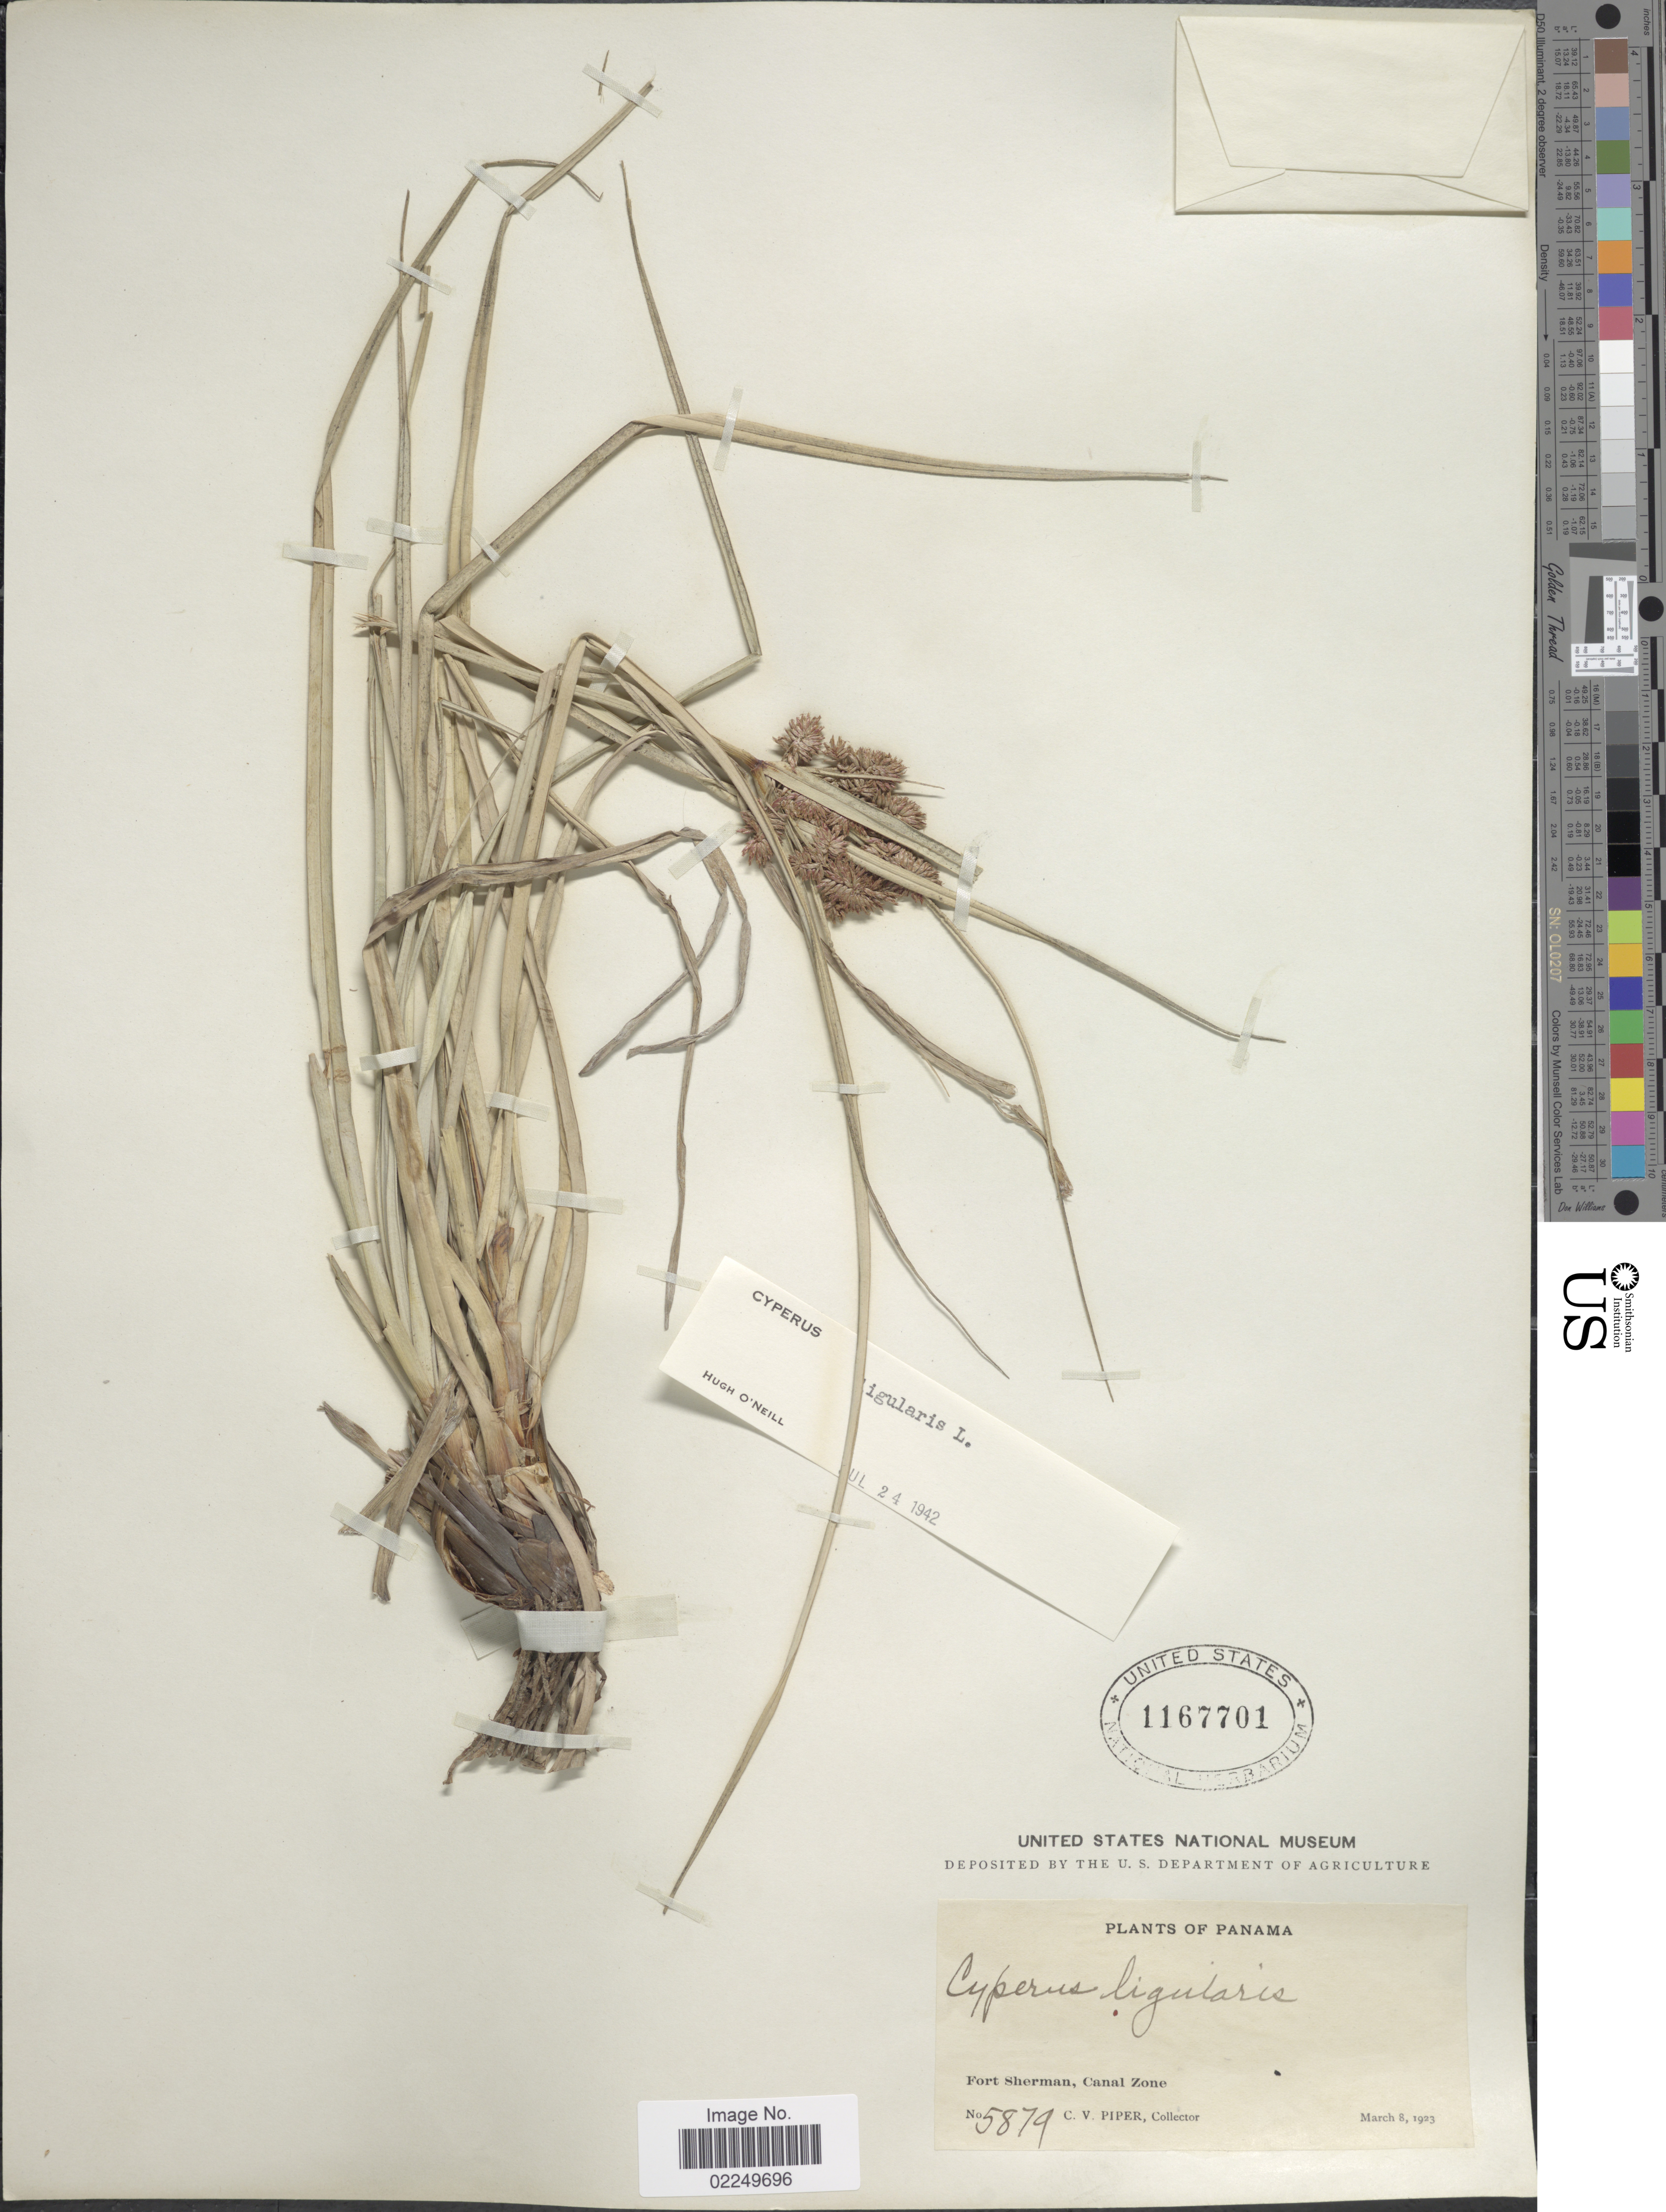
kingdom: Plantae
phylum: Tracheophyta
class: Liliopsida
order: Poales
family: Cyperaceae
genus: Cyperus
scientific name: Cyperus ligularis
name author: L.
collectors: C. V. Piper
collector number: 5879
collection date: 1923-08-03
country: Panama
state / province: Colón / Panamá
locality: Fort Sherman, Canal Zone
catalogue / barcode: US 1167701